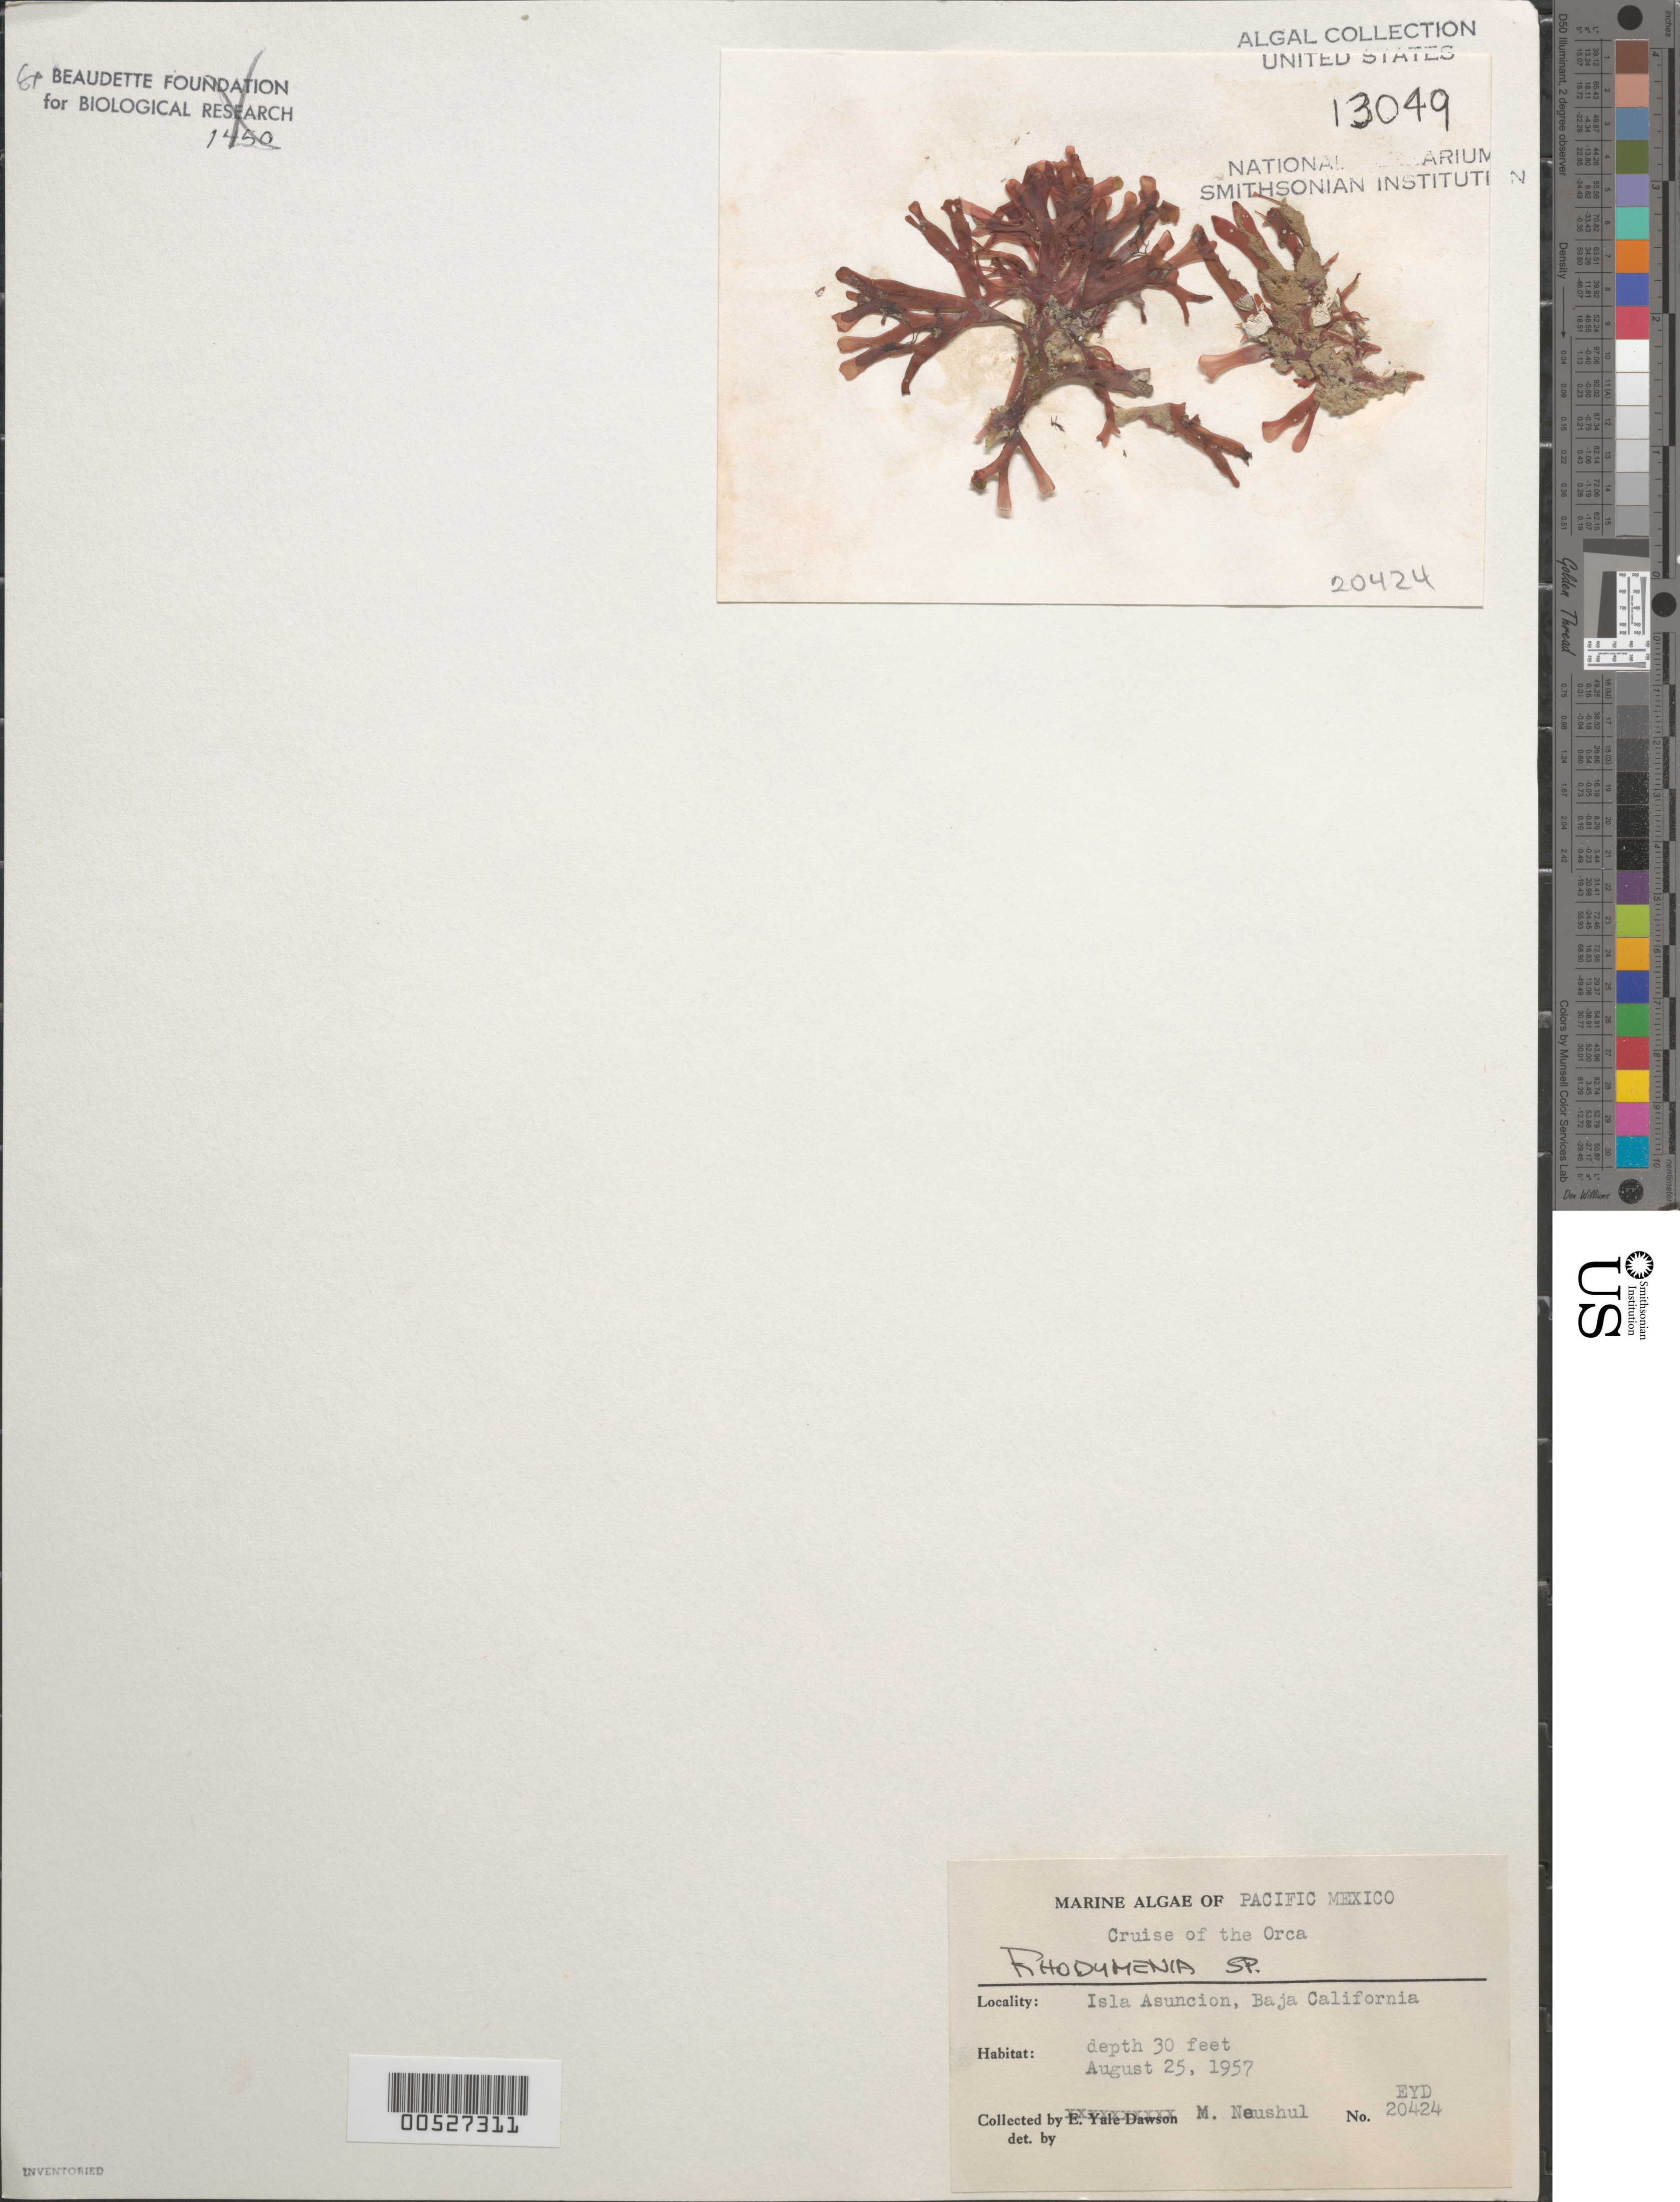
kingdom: Plantae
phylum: Rhodophyta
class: Florideophyceae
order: Rhodymeniales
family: Rhodymeniaceae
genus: Rhodymenia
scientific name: Rhodymenia sp.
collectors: M. Neushul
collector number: EYD 20424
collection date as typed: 25 Aug 1957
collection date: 1957-08-25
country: Mexico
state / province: Baja California Sur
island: Isla Asuncion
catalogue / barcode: US 13049